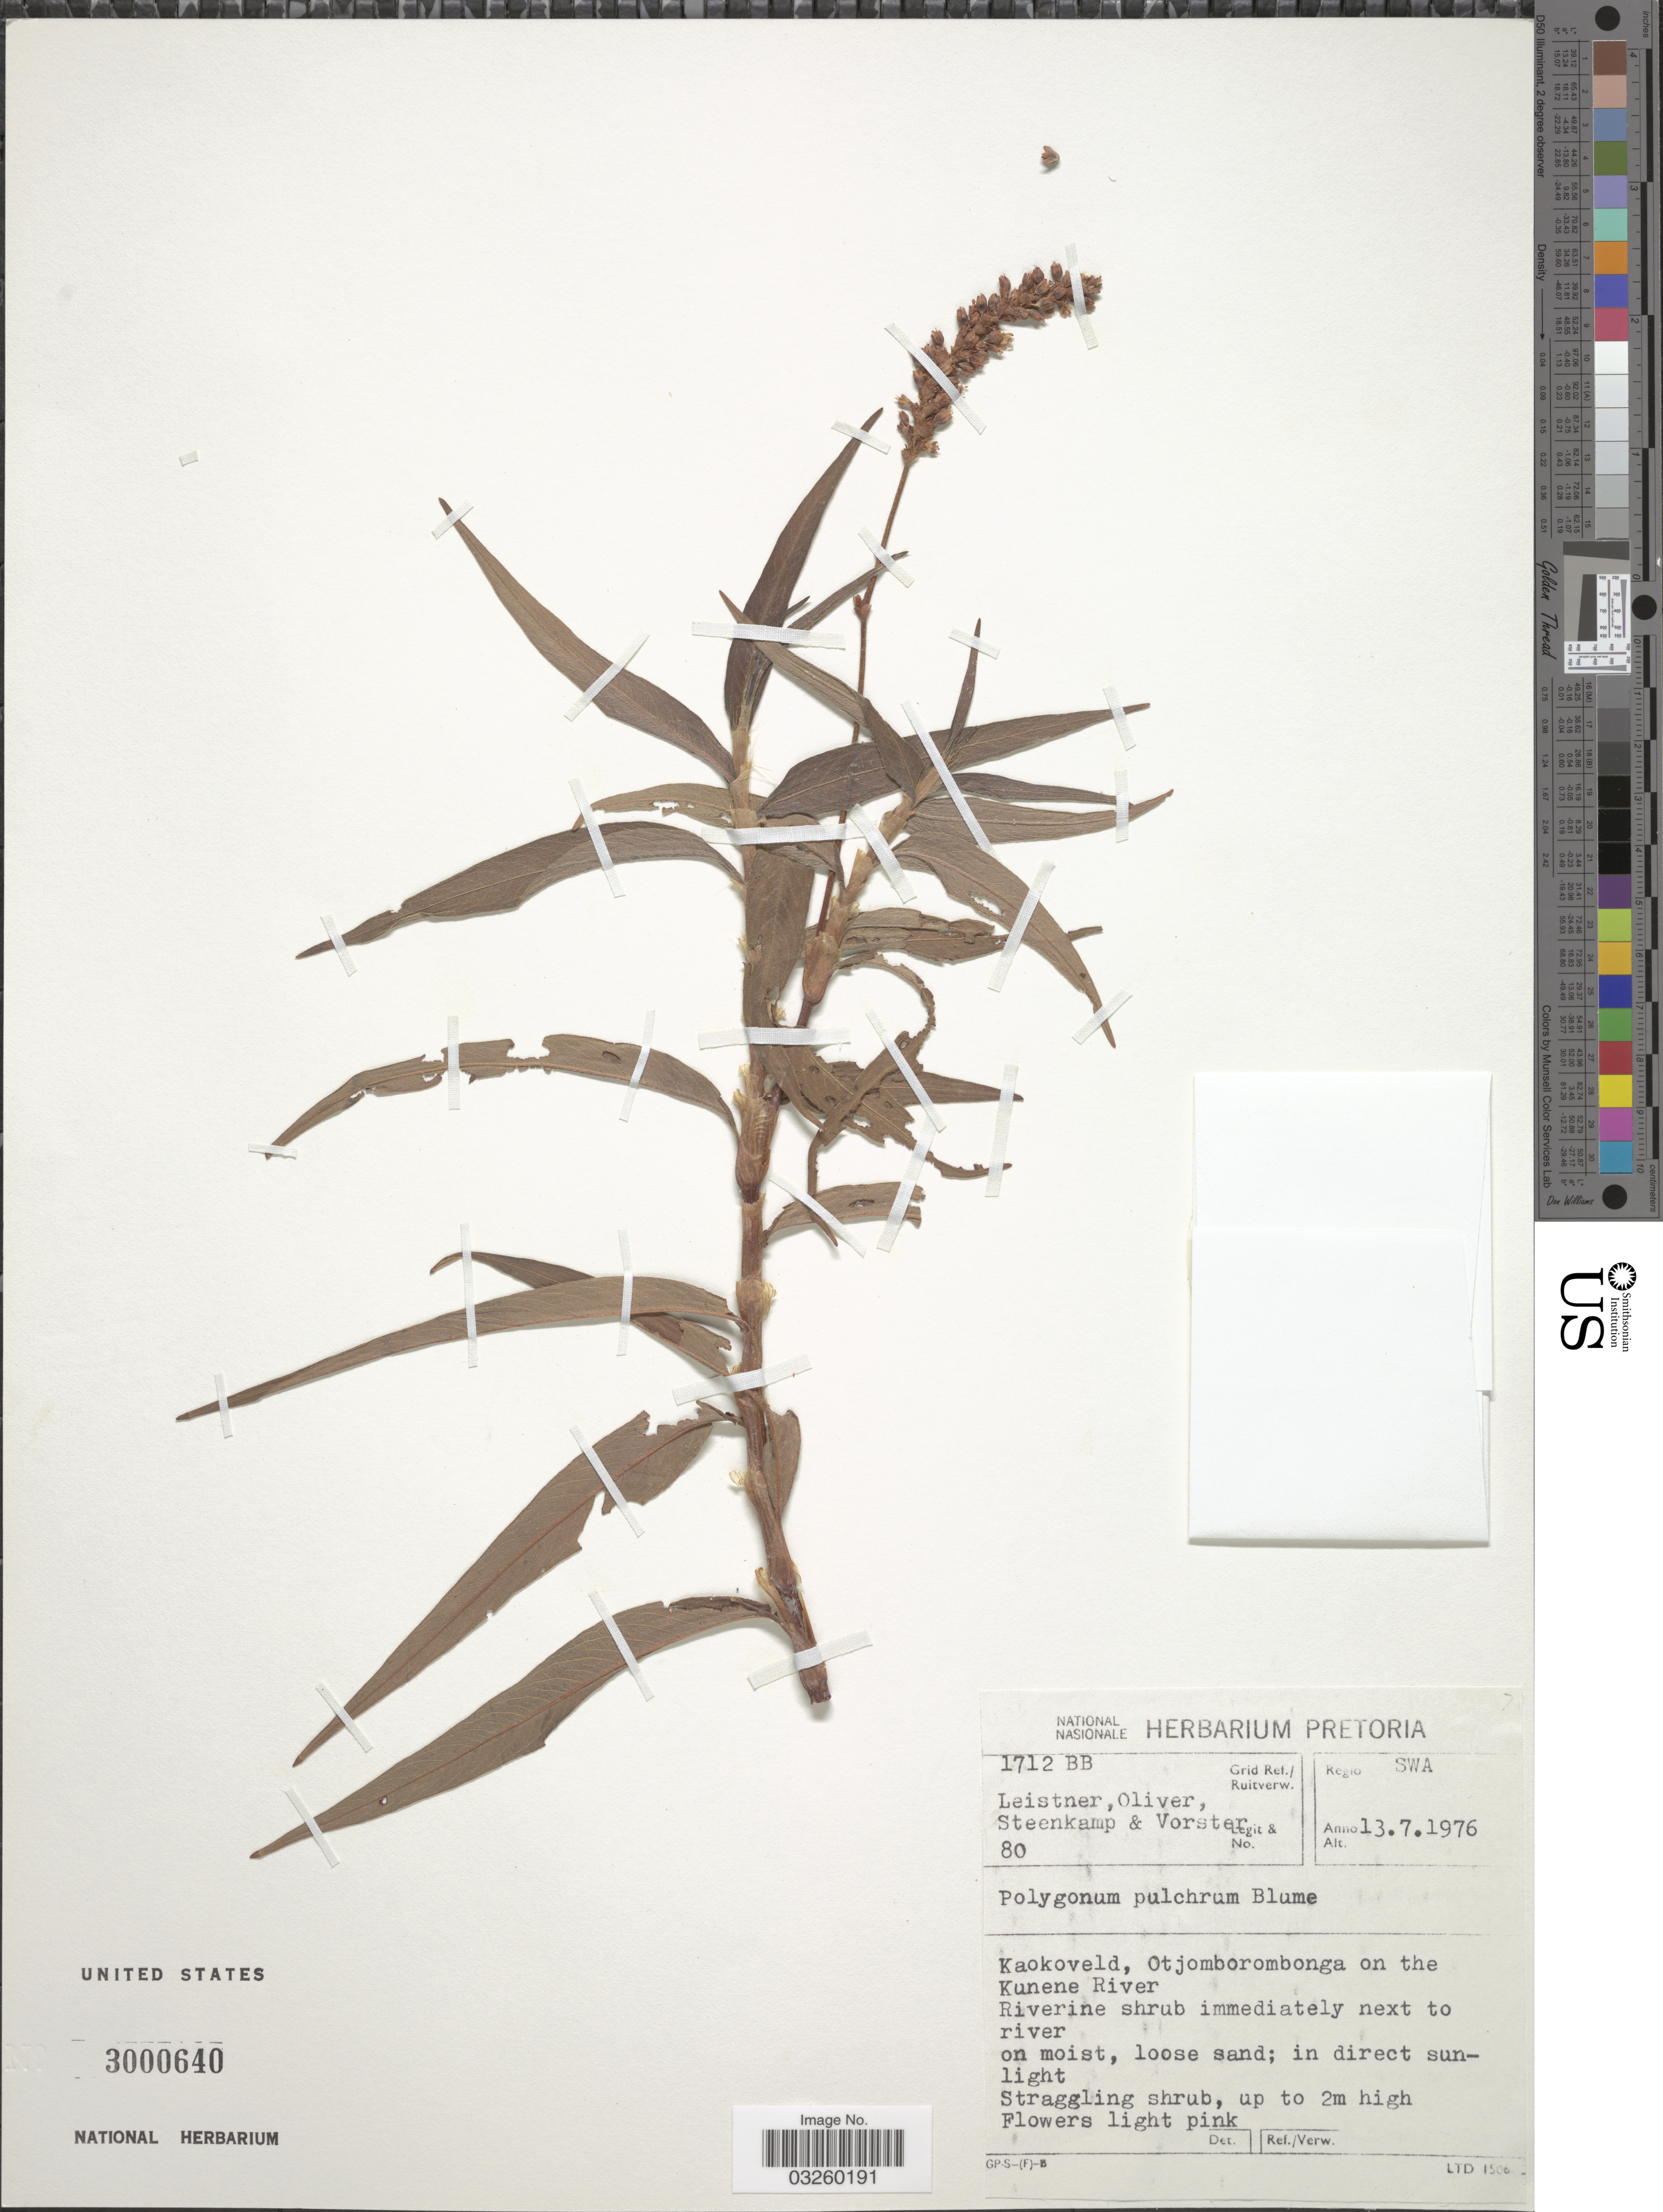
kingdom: Plantae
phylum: Tracheophyta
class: Magnoliopsida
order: Caryophyllales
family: Polygonaceae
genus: Polygonum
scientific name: Polygonum pulchrum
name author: Blume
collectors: Leistner, Oliver, --, -- Steenkamp & -. Vorster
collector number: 80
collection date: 1976-07-13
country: Namibia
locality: Grid. Ref./Ruitverw. 1712 BB. Regio SWA. Koakoveld, Otjomborombonga on the Kunene River.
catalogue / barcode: US 3000640